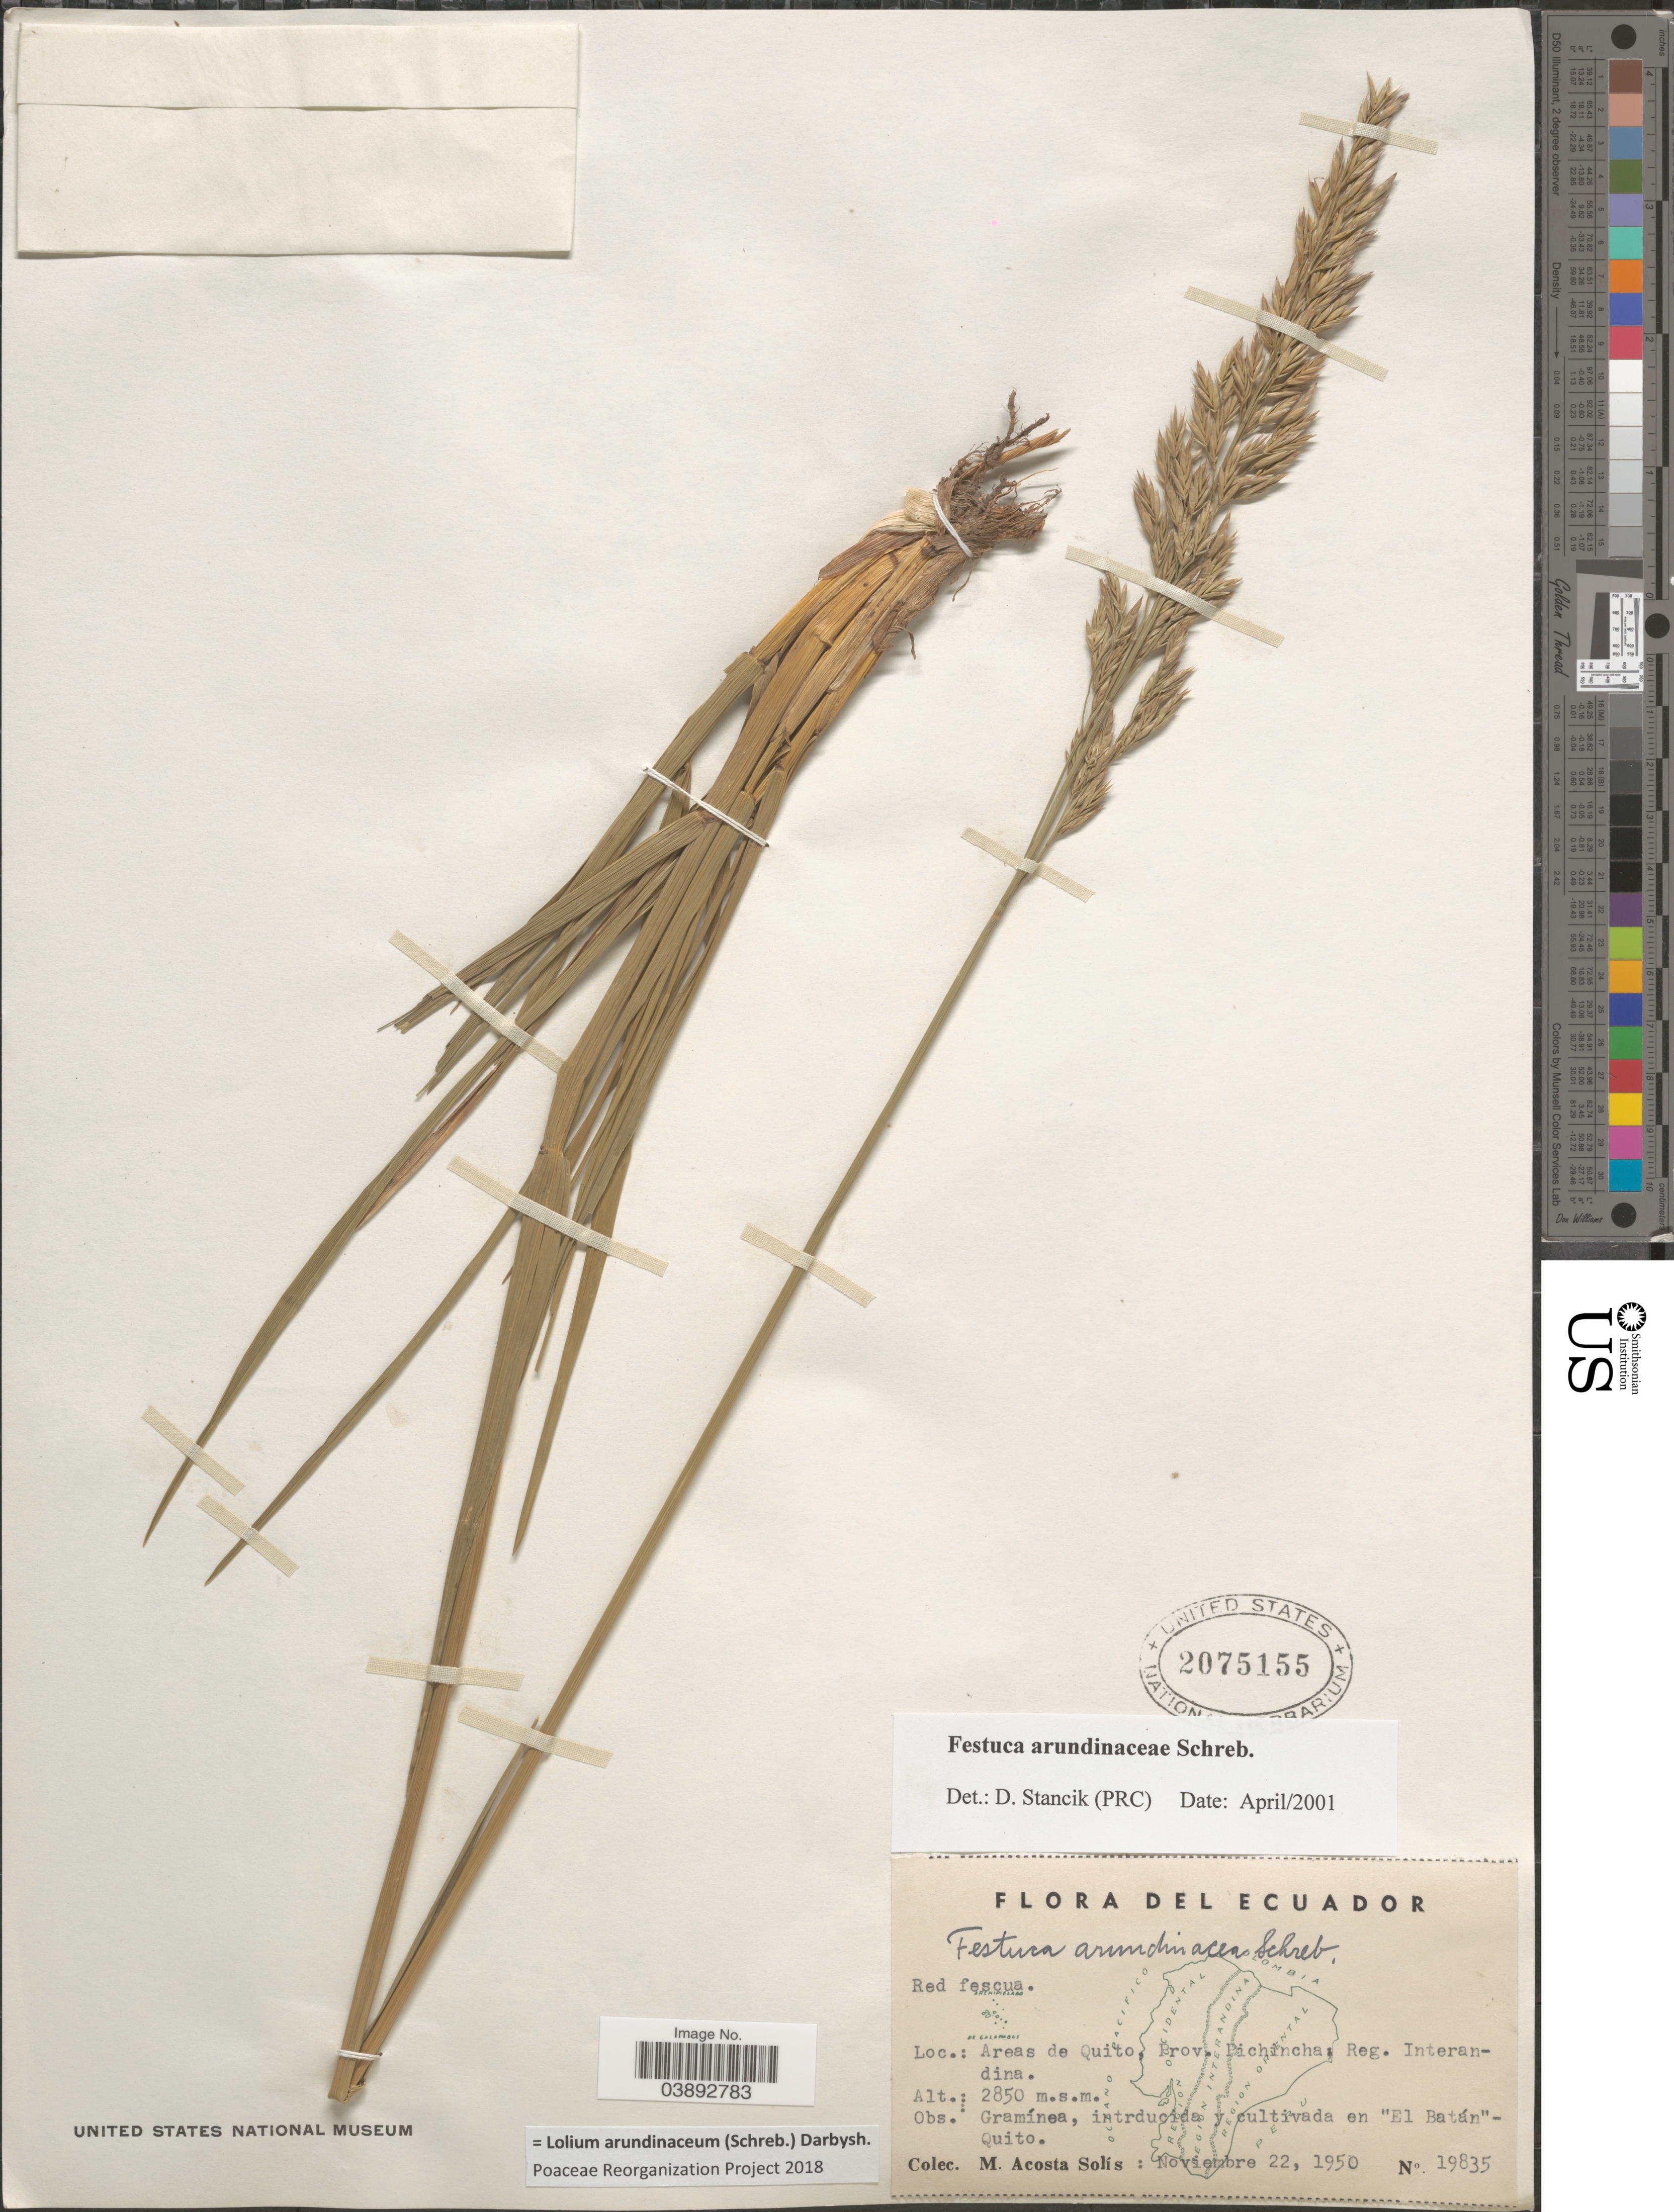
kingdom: Plantae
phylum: Tracheophyta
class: Liliopsida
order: Poales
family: Poaceae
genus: Lolium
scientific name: Lolium arundinaceum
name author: (Schreb.) Darbysh.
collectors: M. Acosta Solis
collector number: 19835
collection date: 1950-11-22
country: Ecuador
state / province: Pichincha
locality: Areas de Quito, Reg. Interandina. Cultivada en "El Batán-Quito".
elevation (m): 2850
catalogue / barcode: US 2075155